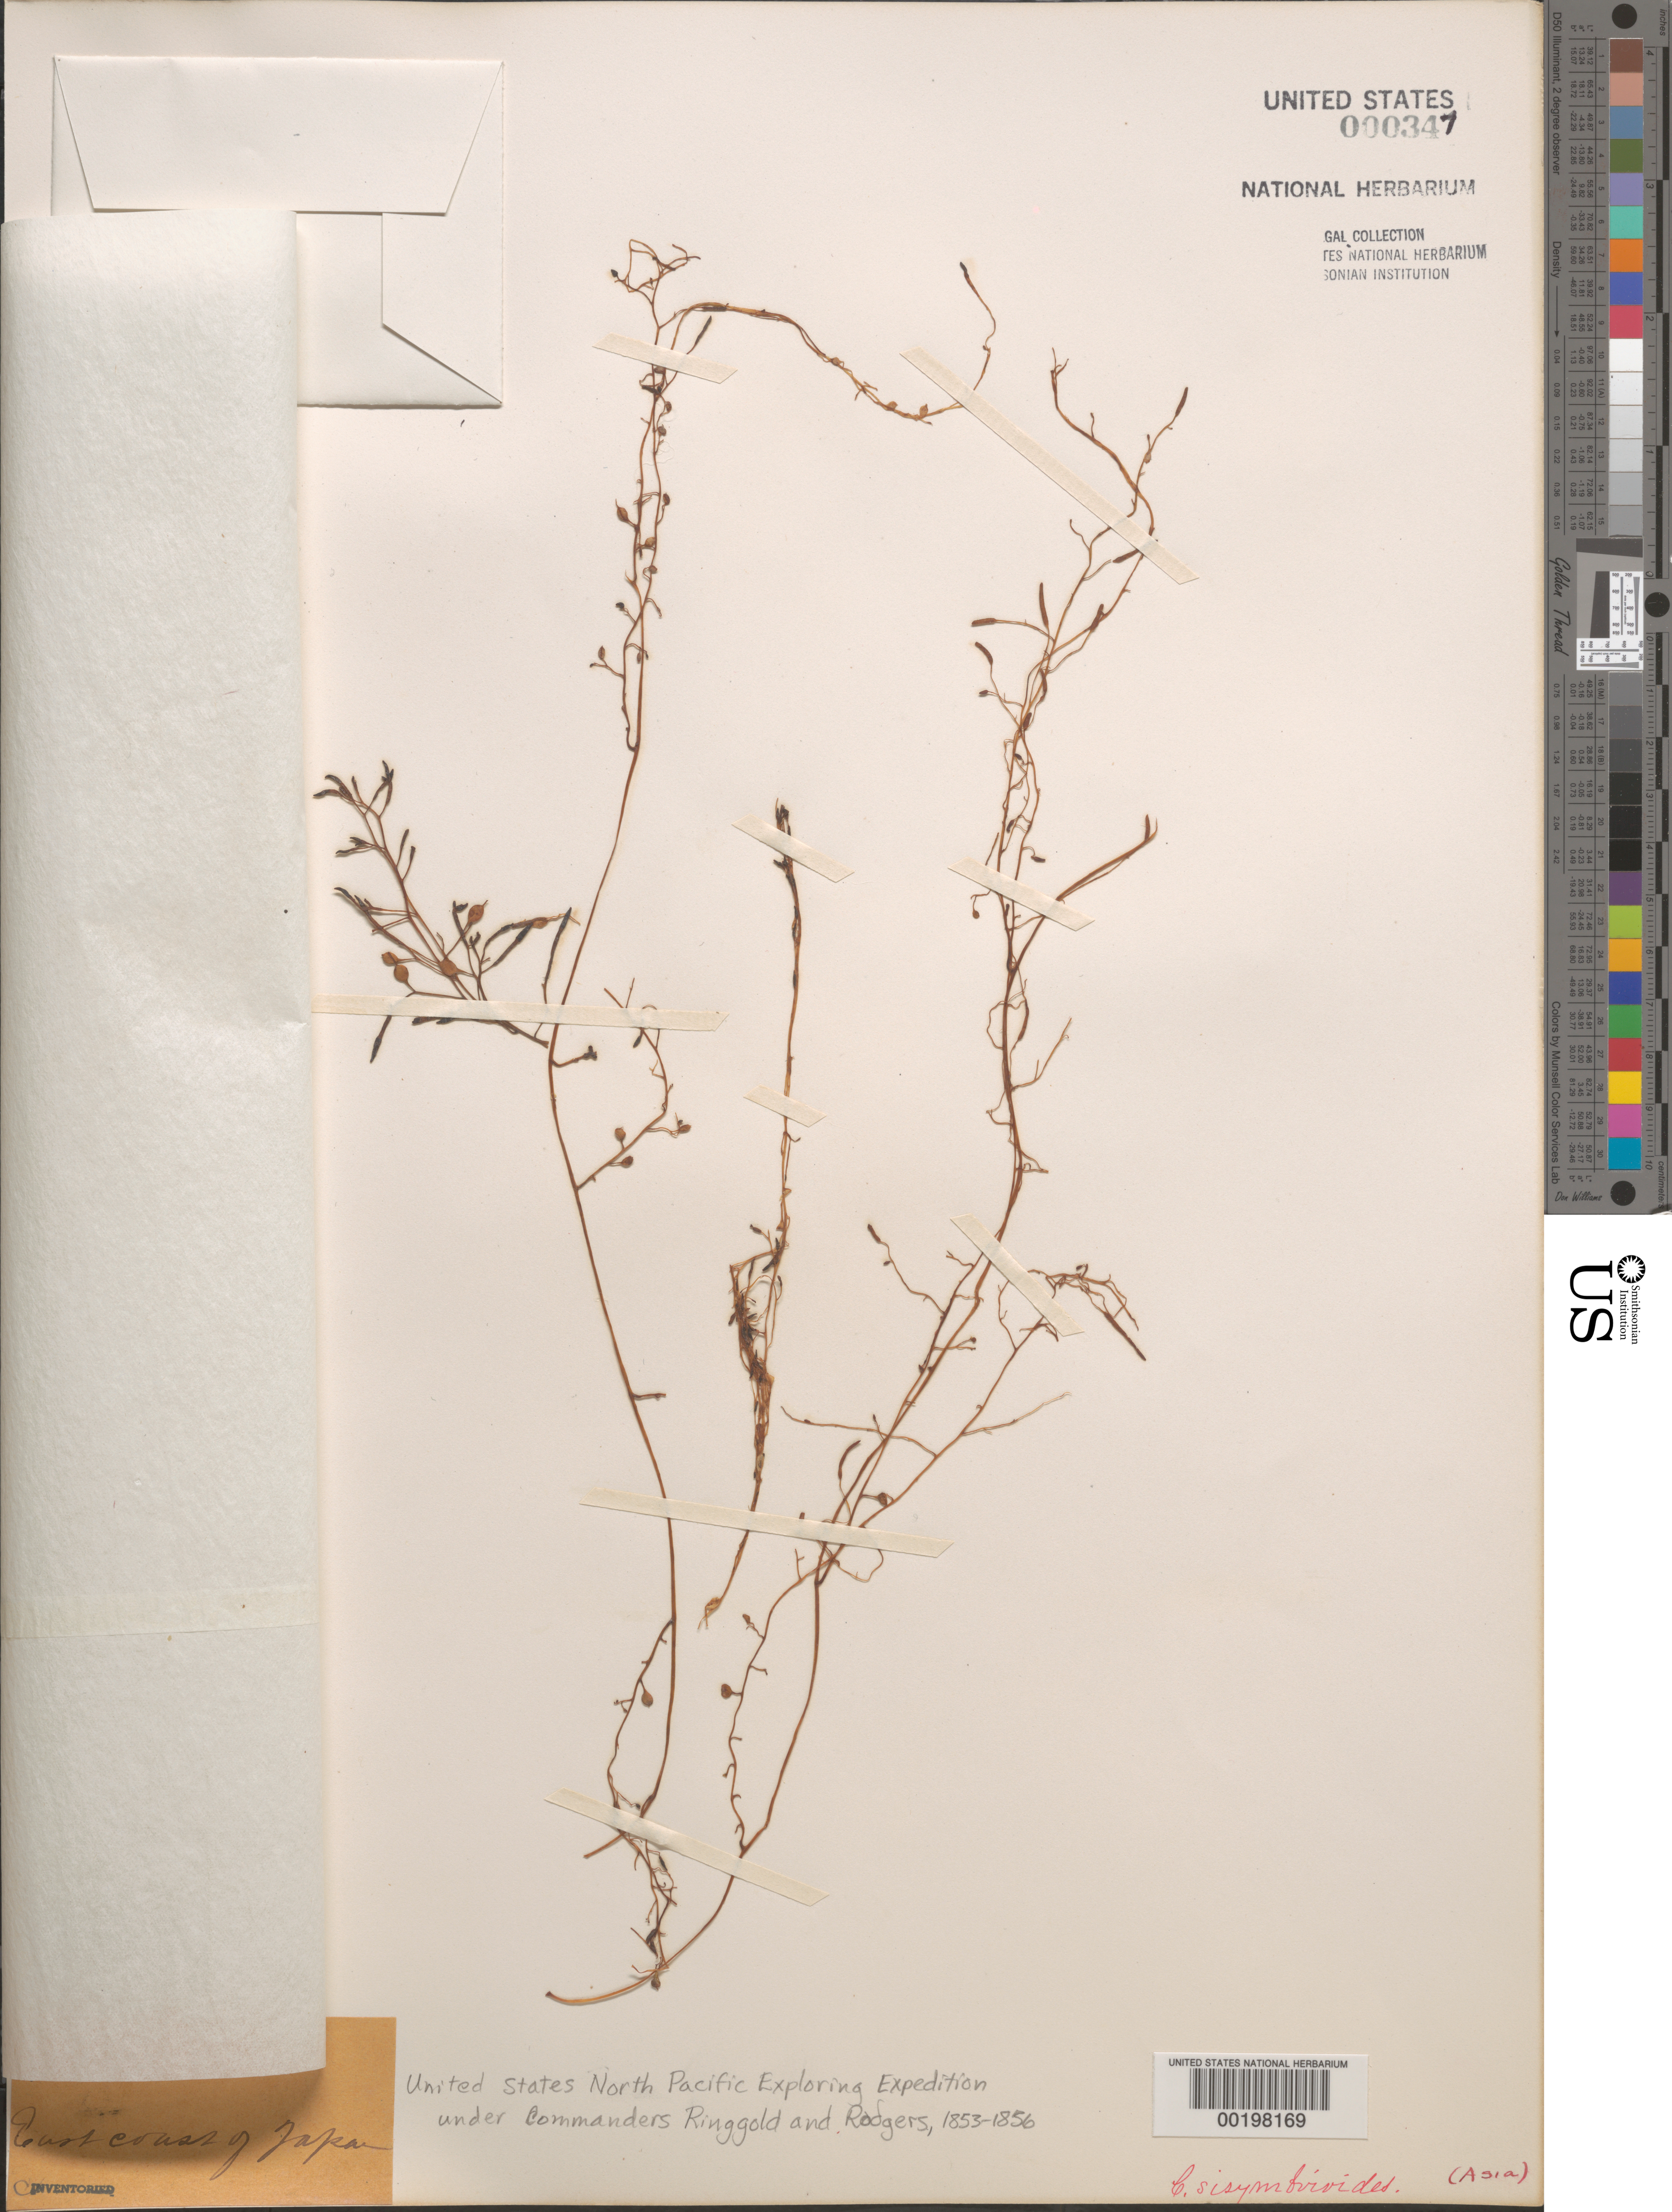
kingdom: Chromista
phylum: Ochrophyta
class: Phaeophyceae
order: Fucales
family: Sargassaceae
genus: Myagropsis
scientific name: Myagropsis myagroides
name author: (H. Mertens & Turner) Fensholt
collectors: C. Wright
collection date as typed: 30 May 1855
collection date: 1855-05-30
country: Japan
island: Honshu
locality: East coast north of Shimoda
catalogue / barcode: US 347